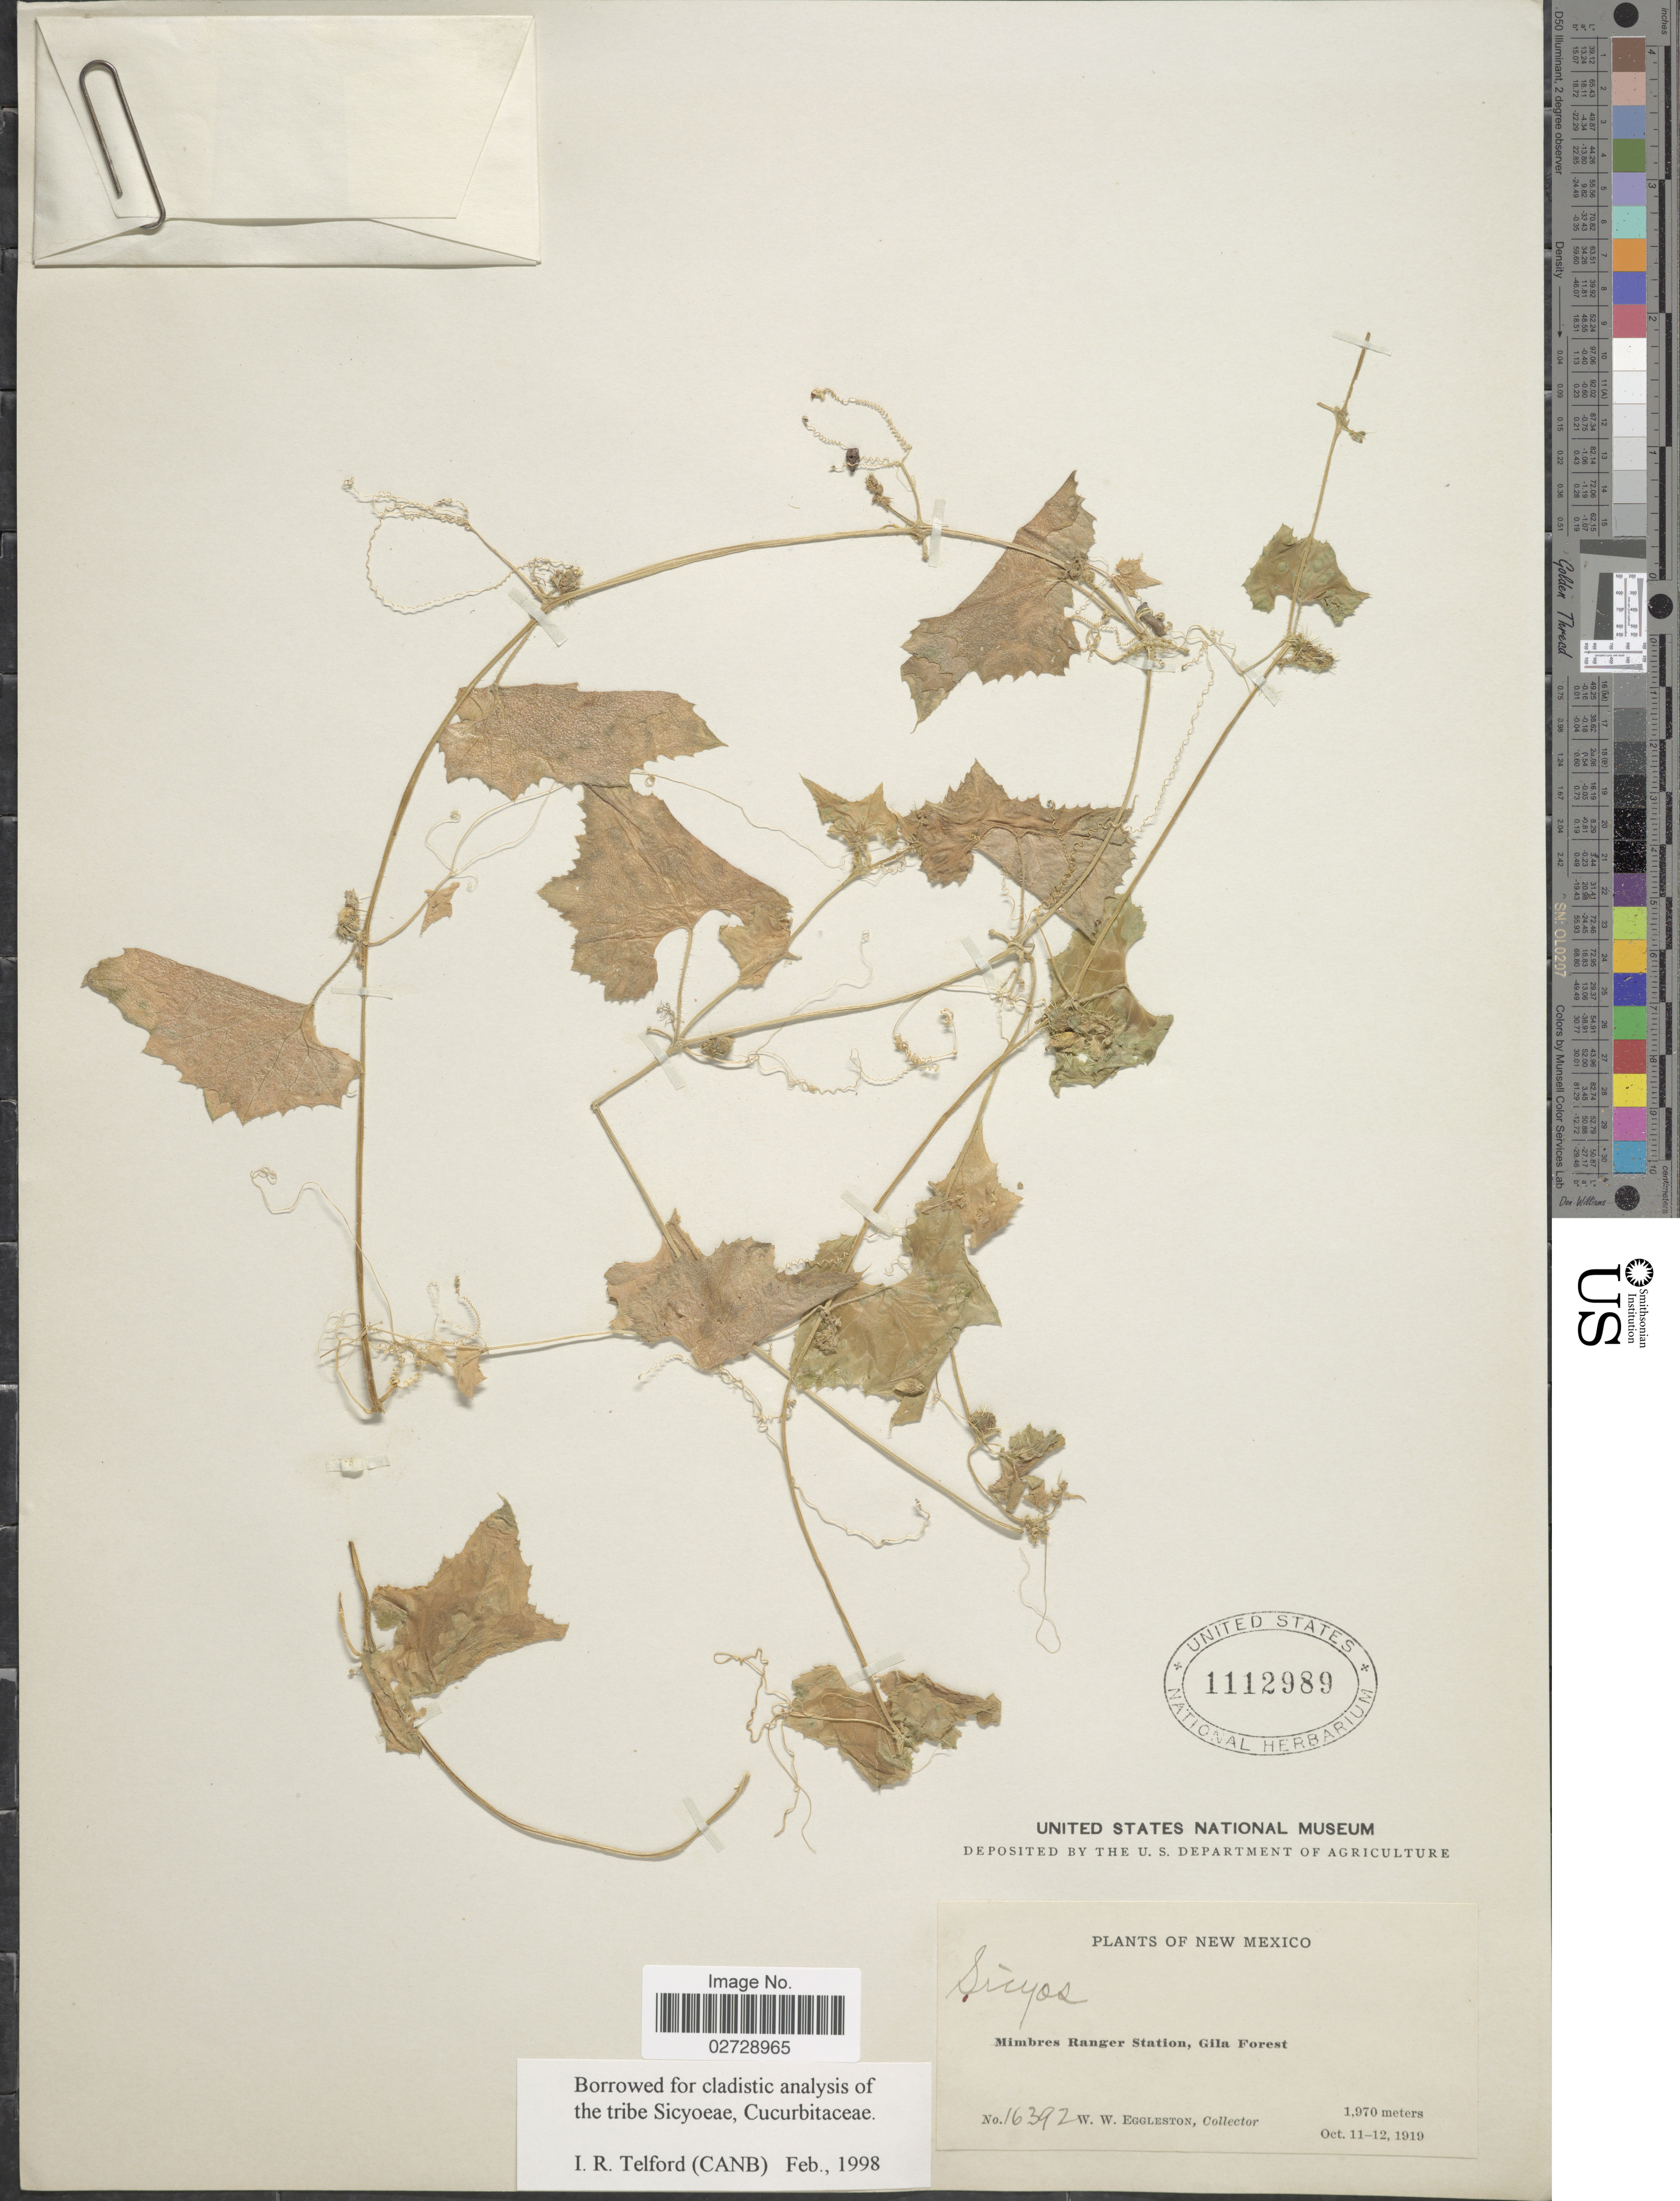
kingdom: Plantae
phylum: Tracheophyta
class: Magnoliopsida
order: Cucurbitales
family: Cucurbitaceae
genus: Sicyos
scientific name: Sicyos sp.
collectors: W. W. Eggleston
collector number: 16392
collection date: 1919-10-11/1919-10-12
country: United States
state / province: New Mexico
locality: Mimbres Ranger Station, Gila Forest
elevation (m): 1970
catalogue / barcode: US 1112989